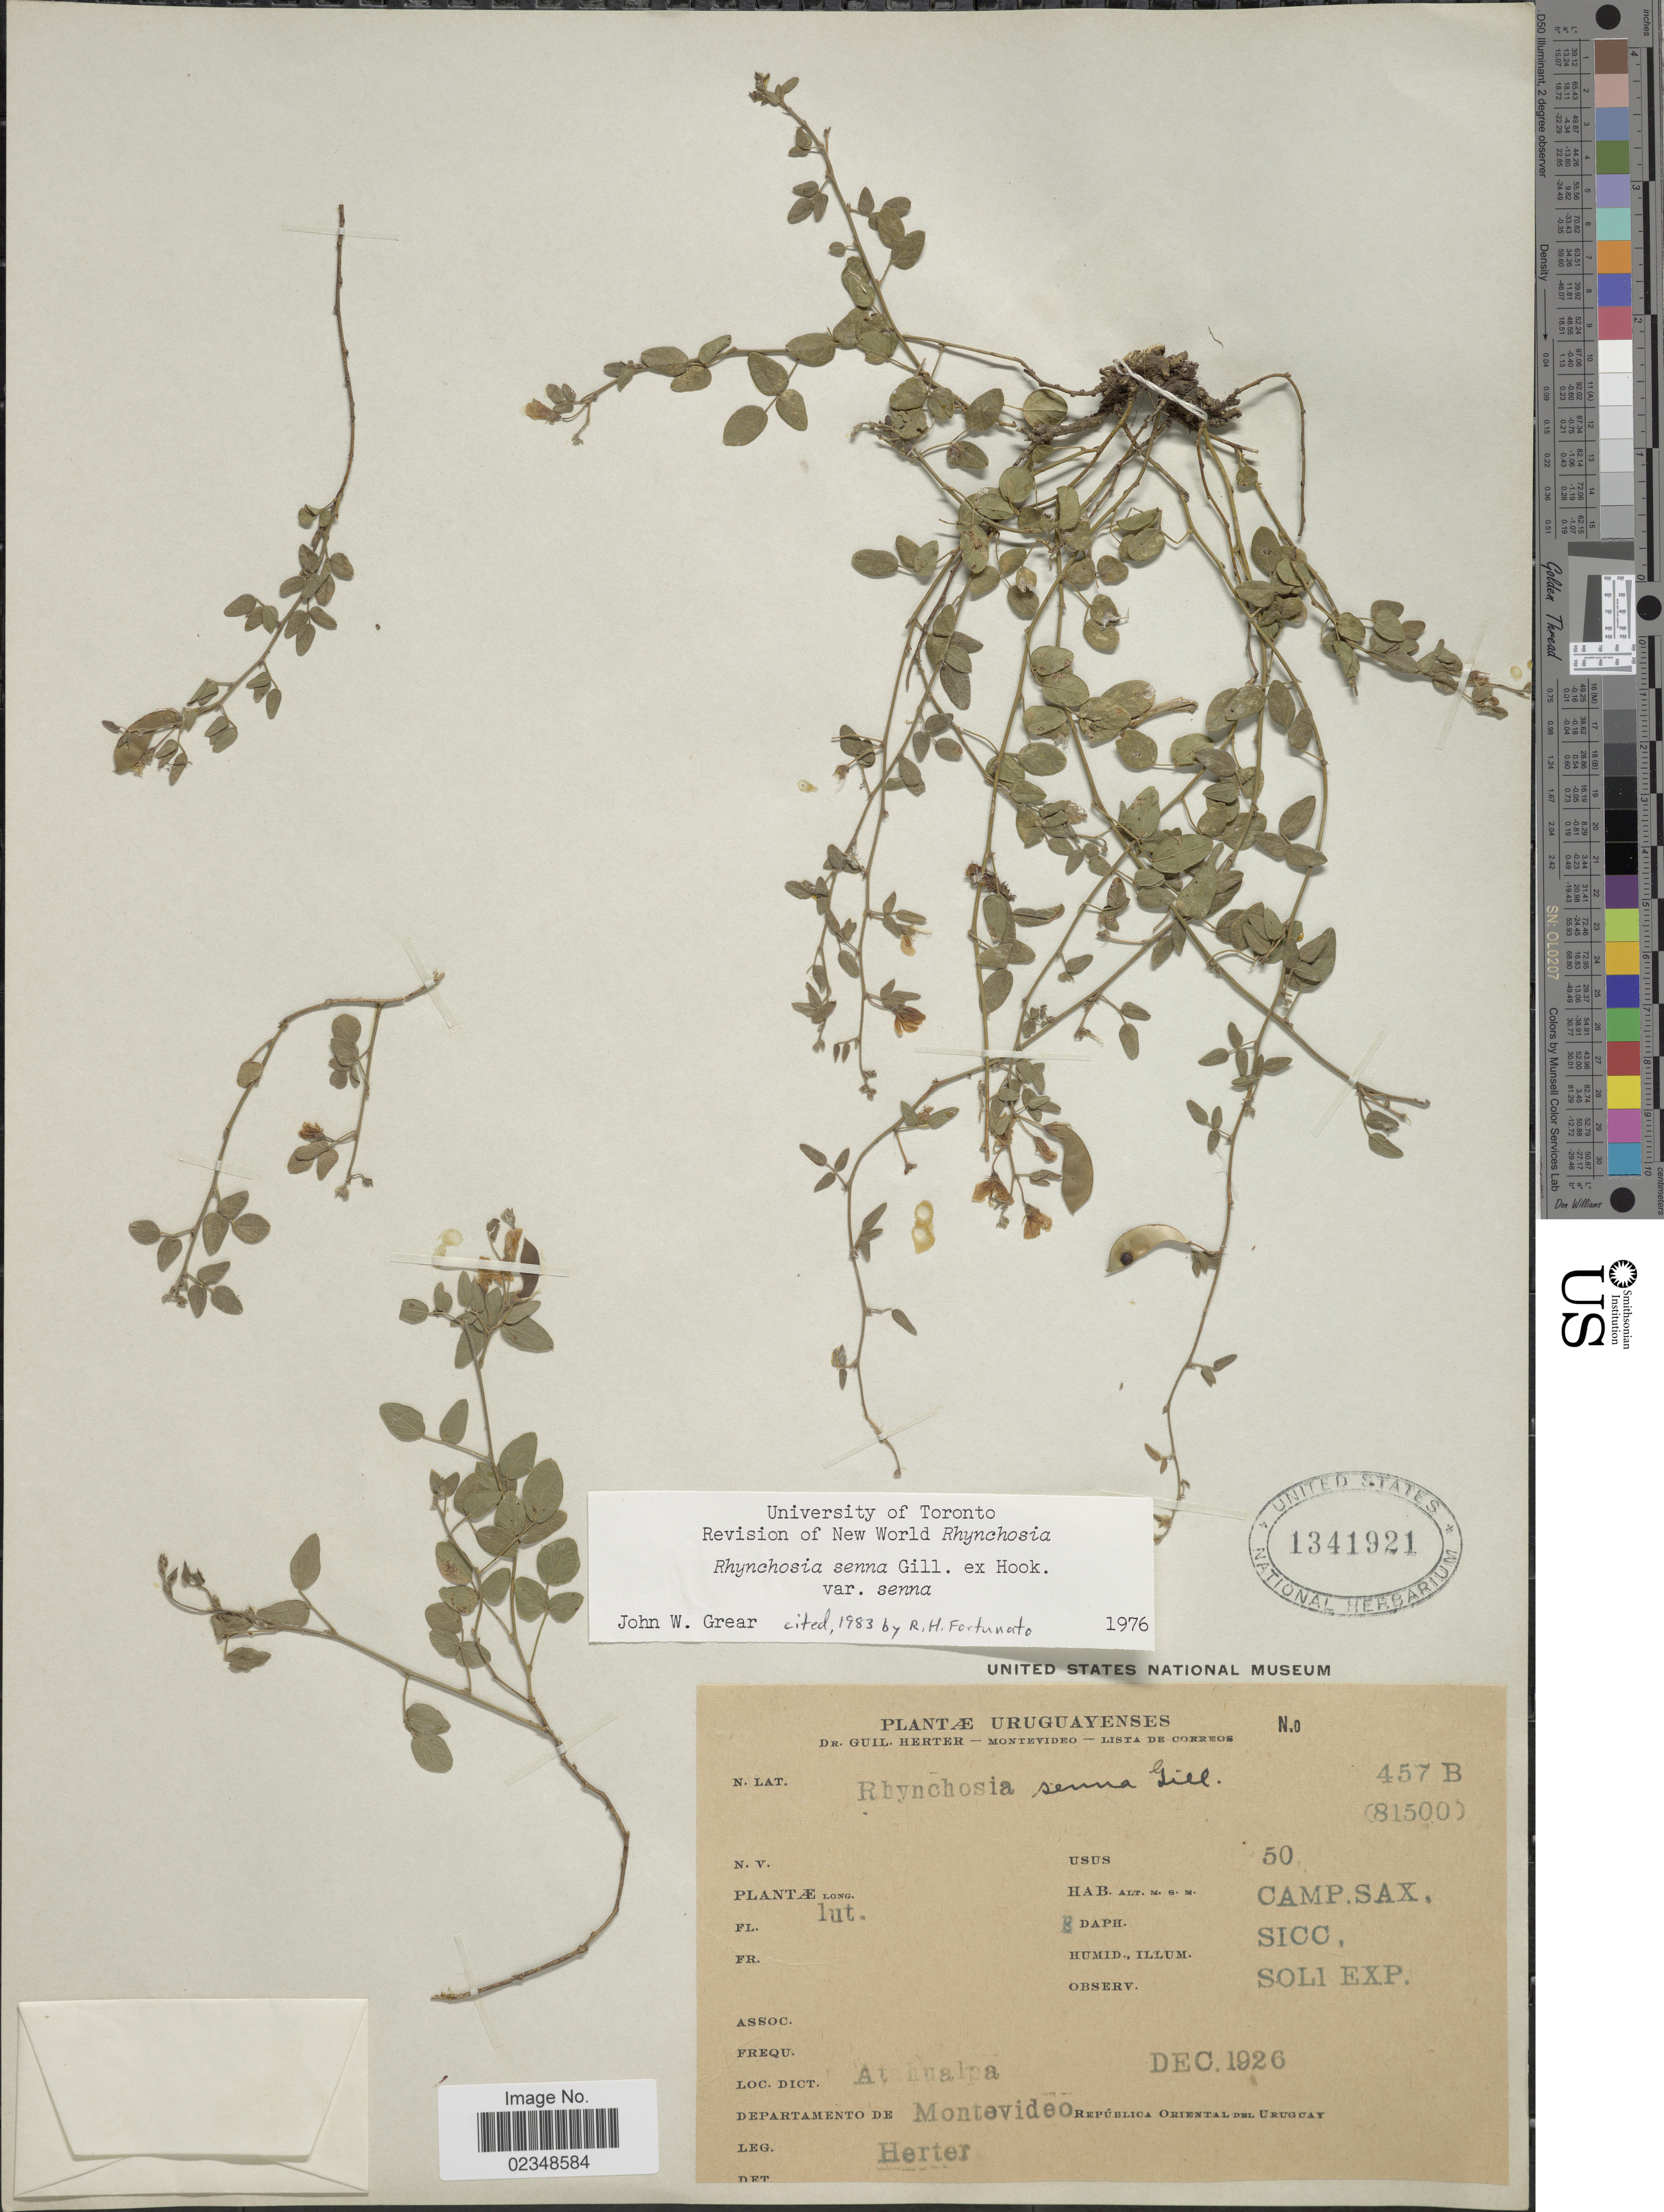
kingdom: Plantae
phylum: Tracheophyta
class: Magnoliopsida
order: Fabales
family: Fabaceae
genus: Rhynchosia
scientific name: Rhynchosia senna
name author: Gillies ex Hook.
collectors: G. Herter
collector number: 457B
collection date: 1926-12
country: Uruguay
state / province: Montevideo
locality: Camp Sax, Atahualpa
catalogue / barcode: US 1341921